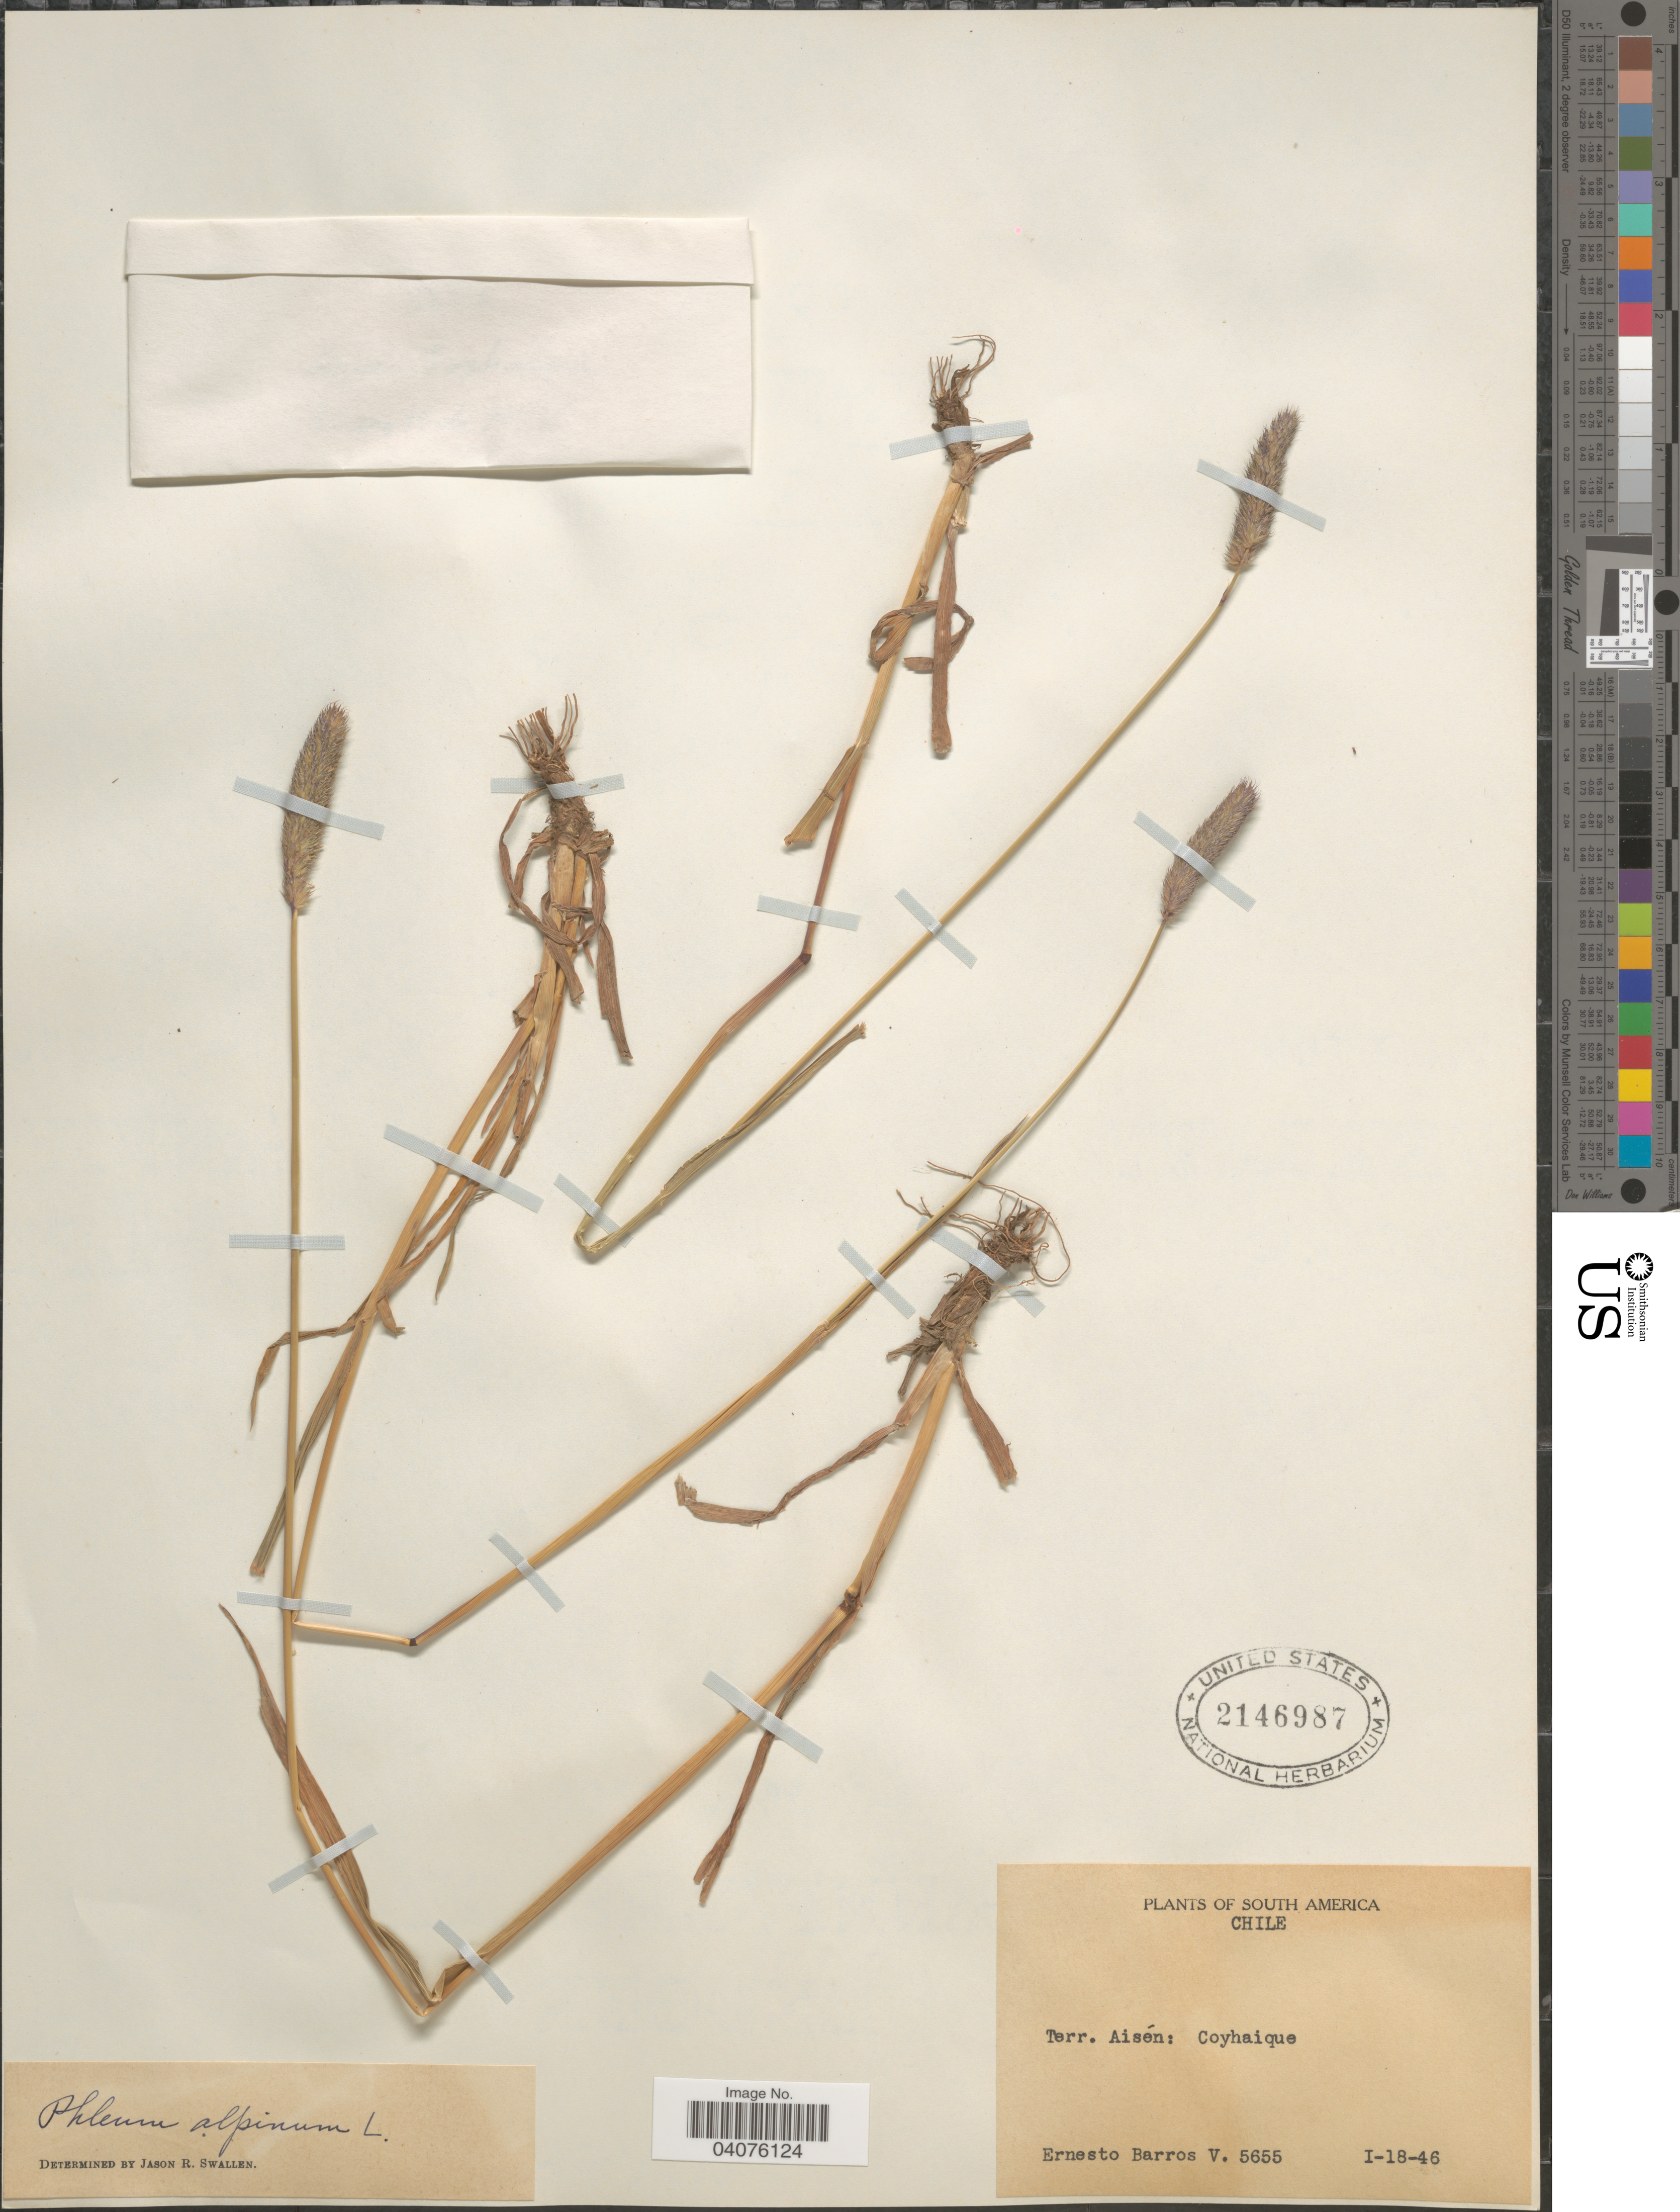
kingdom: Plantae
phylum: Tracheophyta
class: Liliopsida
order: Poales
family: Poaceae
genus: Phleum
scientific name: Phleum alpinum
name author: L.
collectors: E. Barros V.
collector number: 5655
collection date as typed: Transcribed d/m/y: 18/1/46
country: Chile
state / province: Aisén (XI)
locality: Coyhaique.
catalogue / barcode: US 2146987